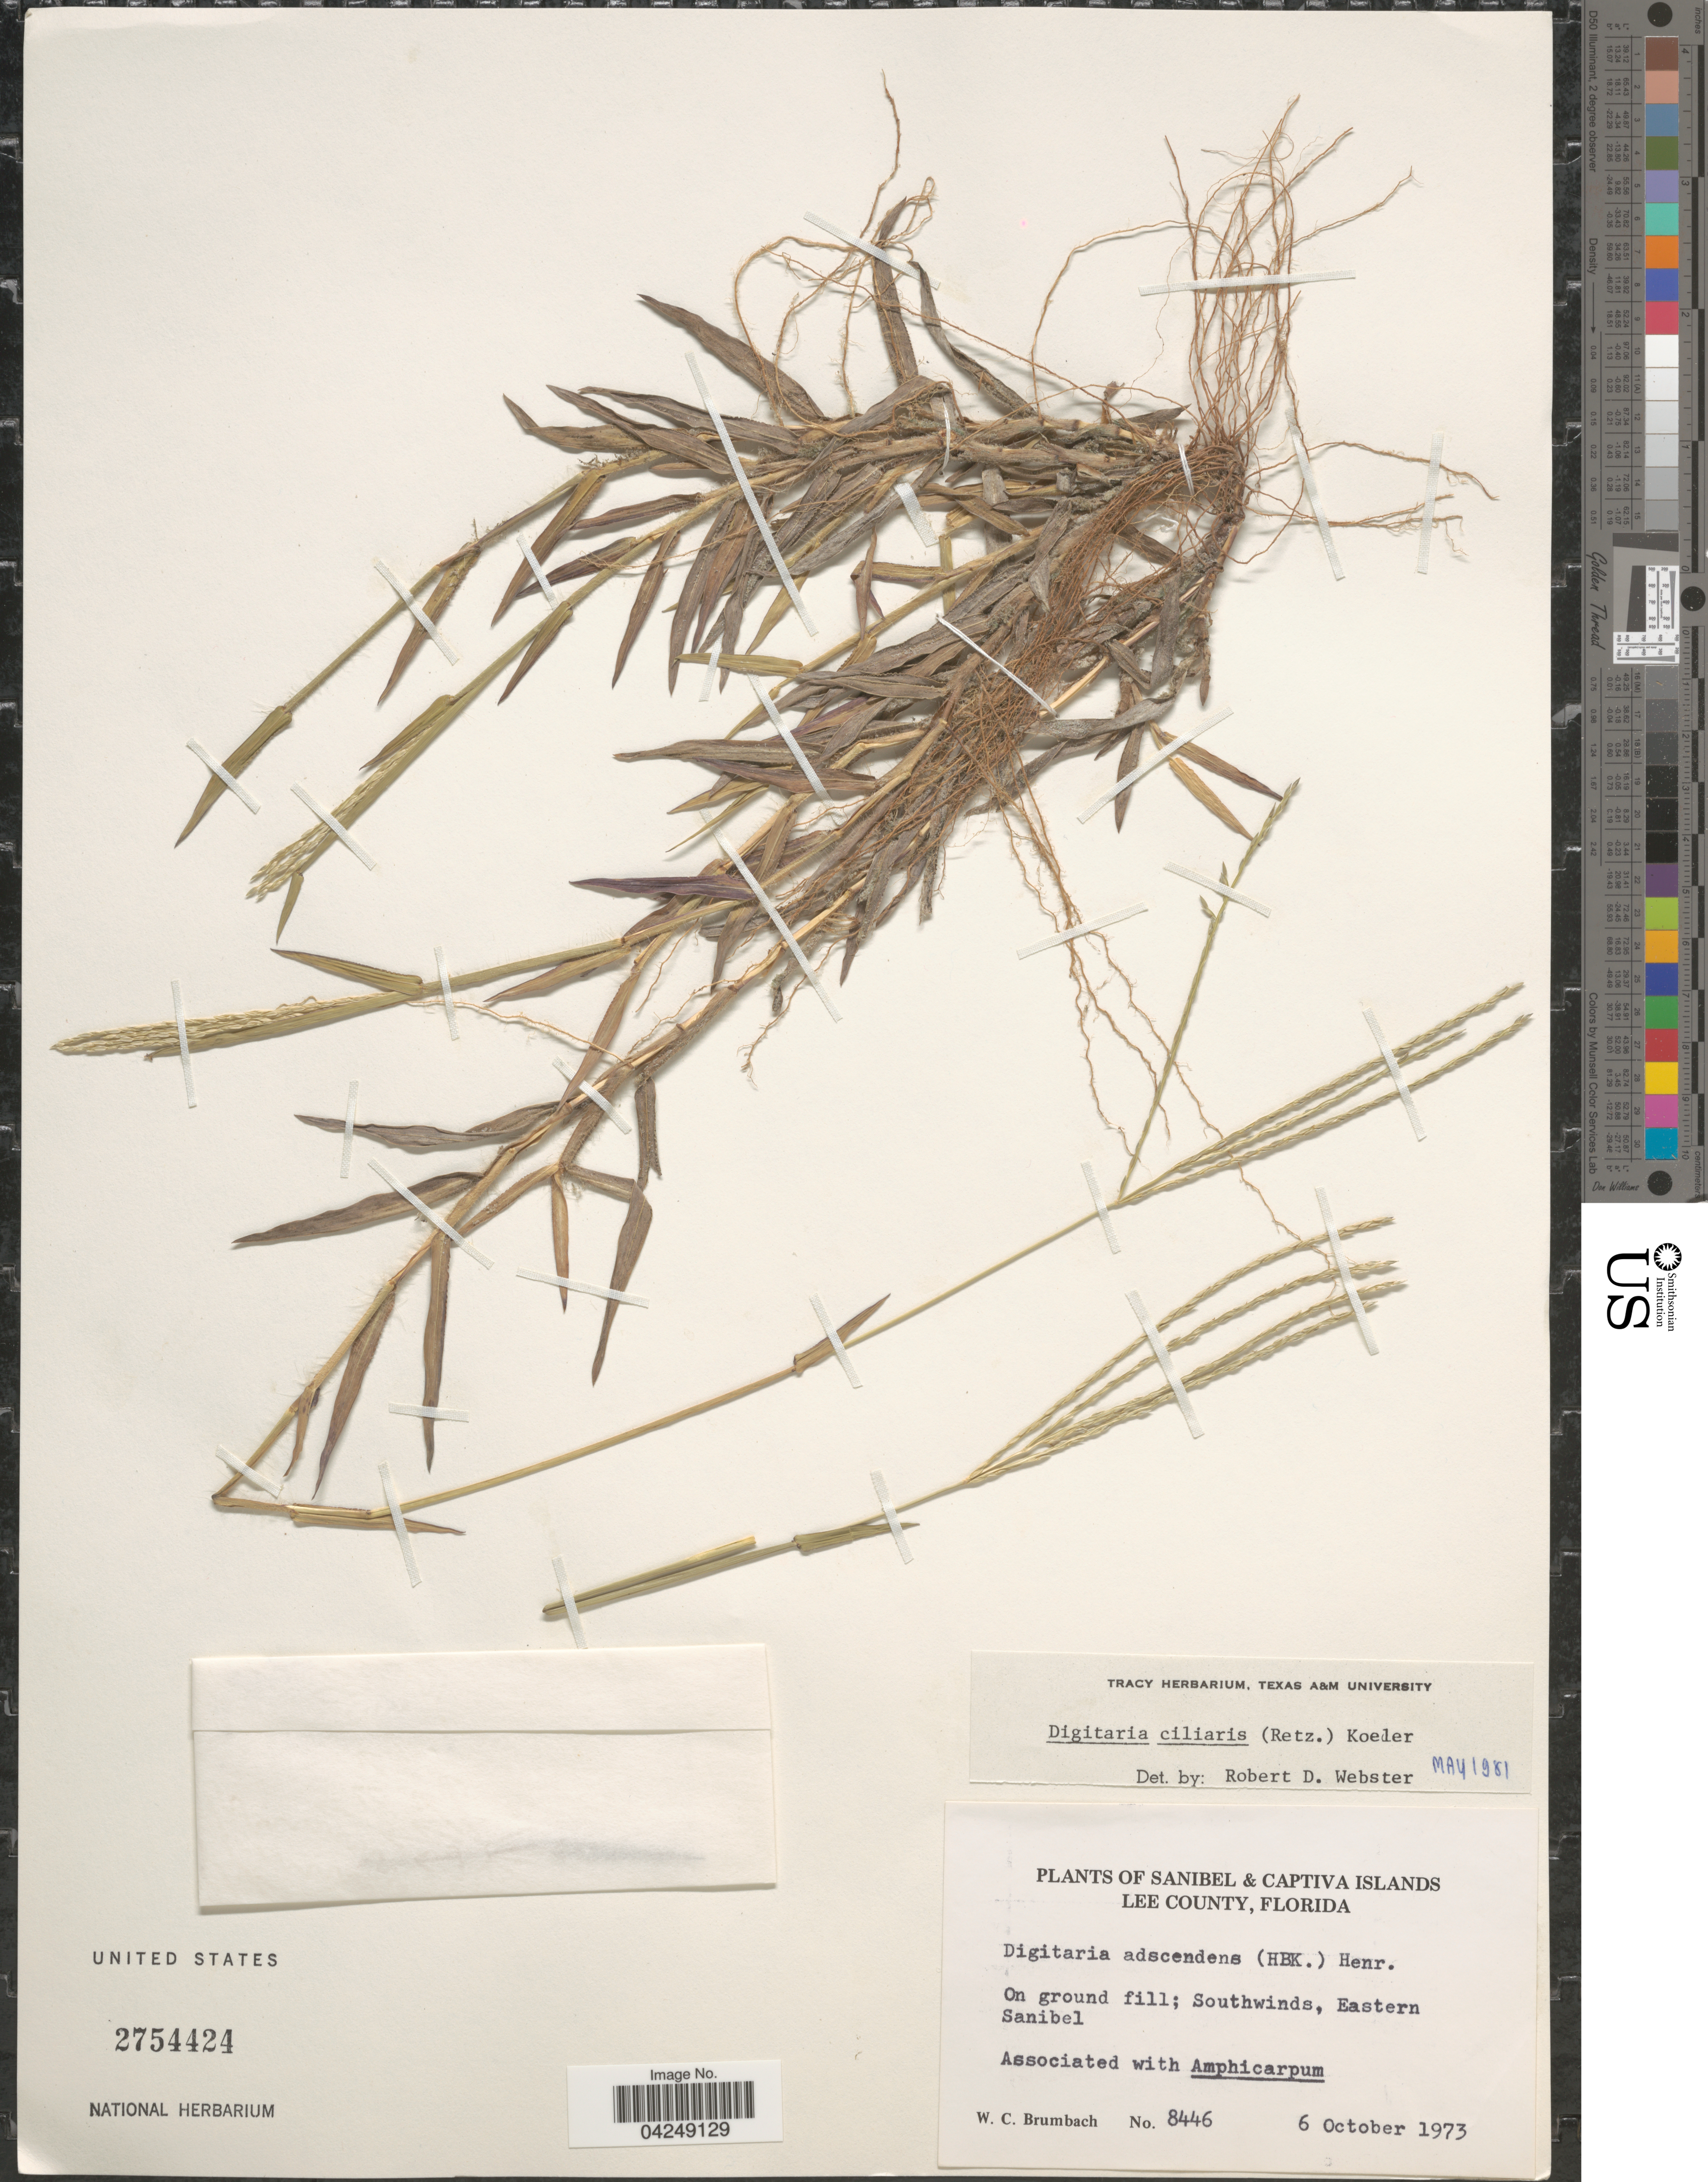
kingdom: Plantae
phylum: Tracheophyta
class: Liliopsida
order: Poales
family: Poaceae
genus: Digitaria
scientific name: Digitaria ciliaris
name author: (Retz.) Koeler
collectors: W. C. Brumbach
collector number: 8446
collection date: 1973-10-06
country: United States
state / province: Florida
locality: Sanibel & Captiva Islands. Lee County. On ground fill; Southwinds, Eastern Sanibel.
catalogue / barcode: US 2754424